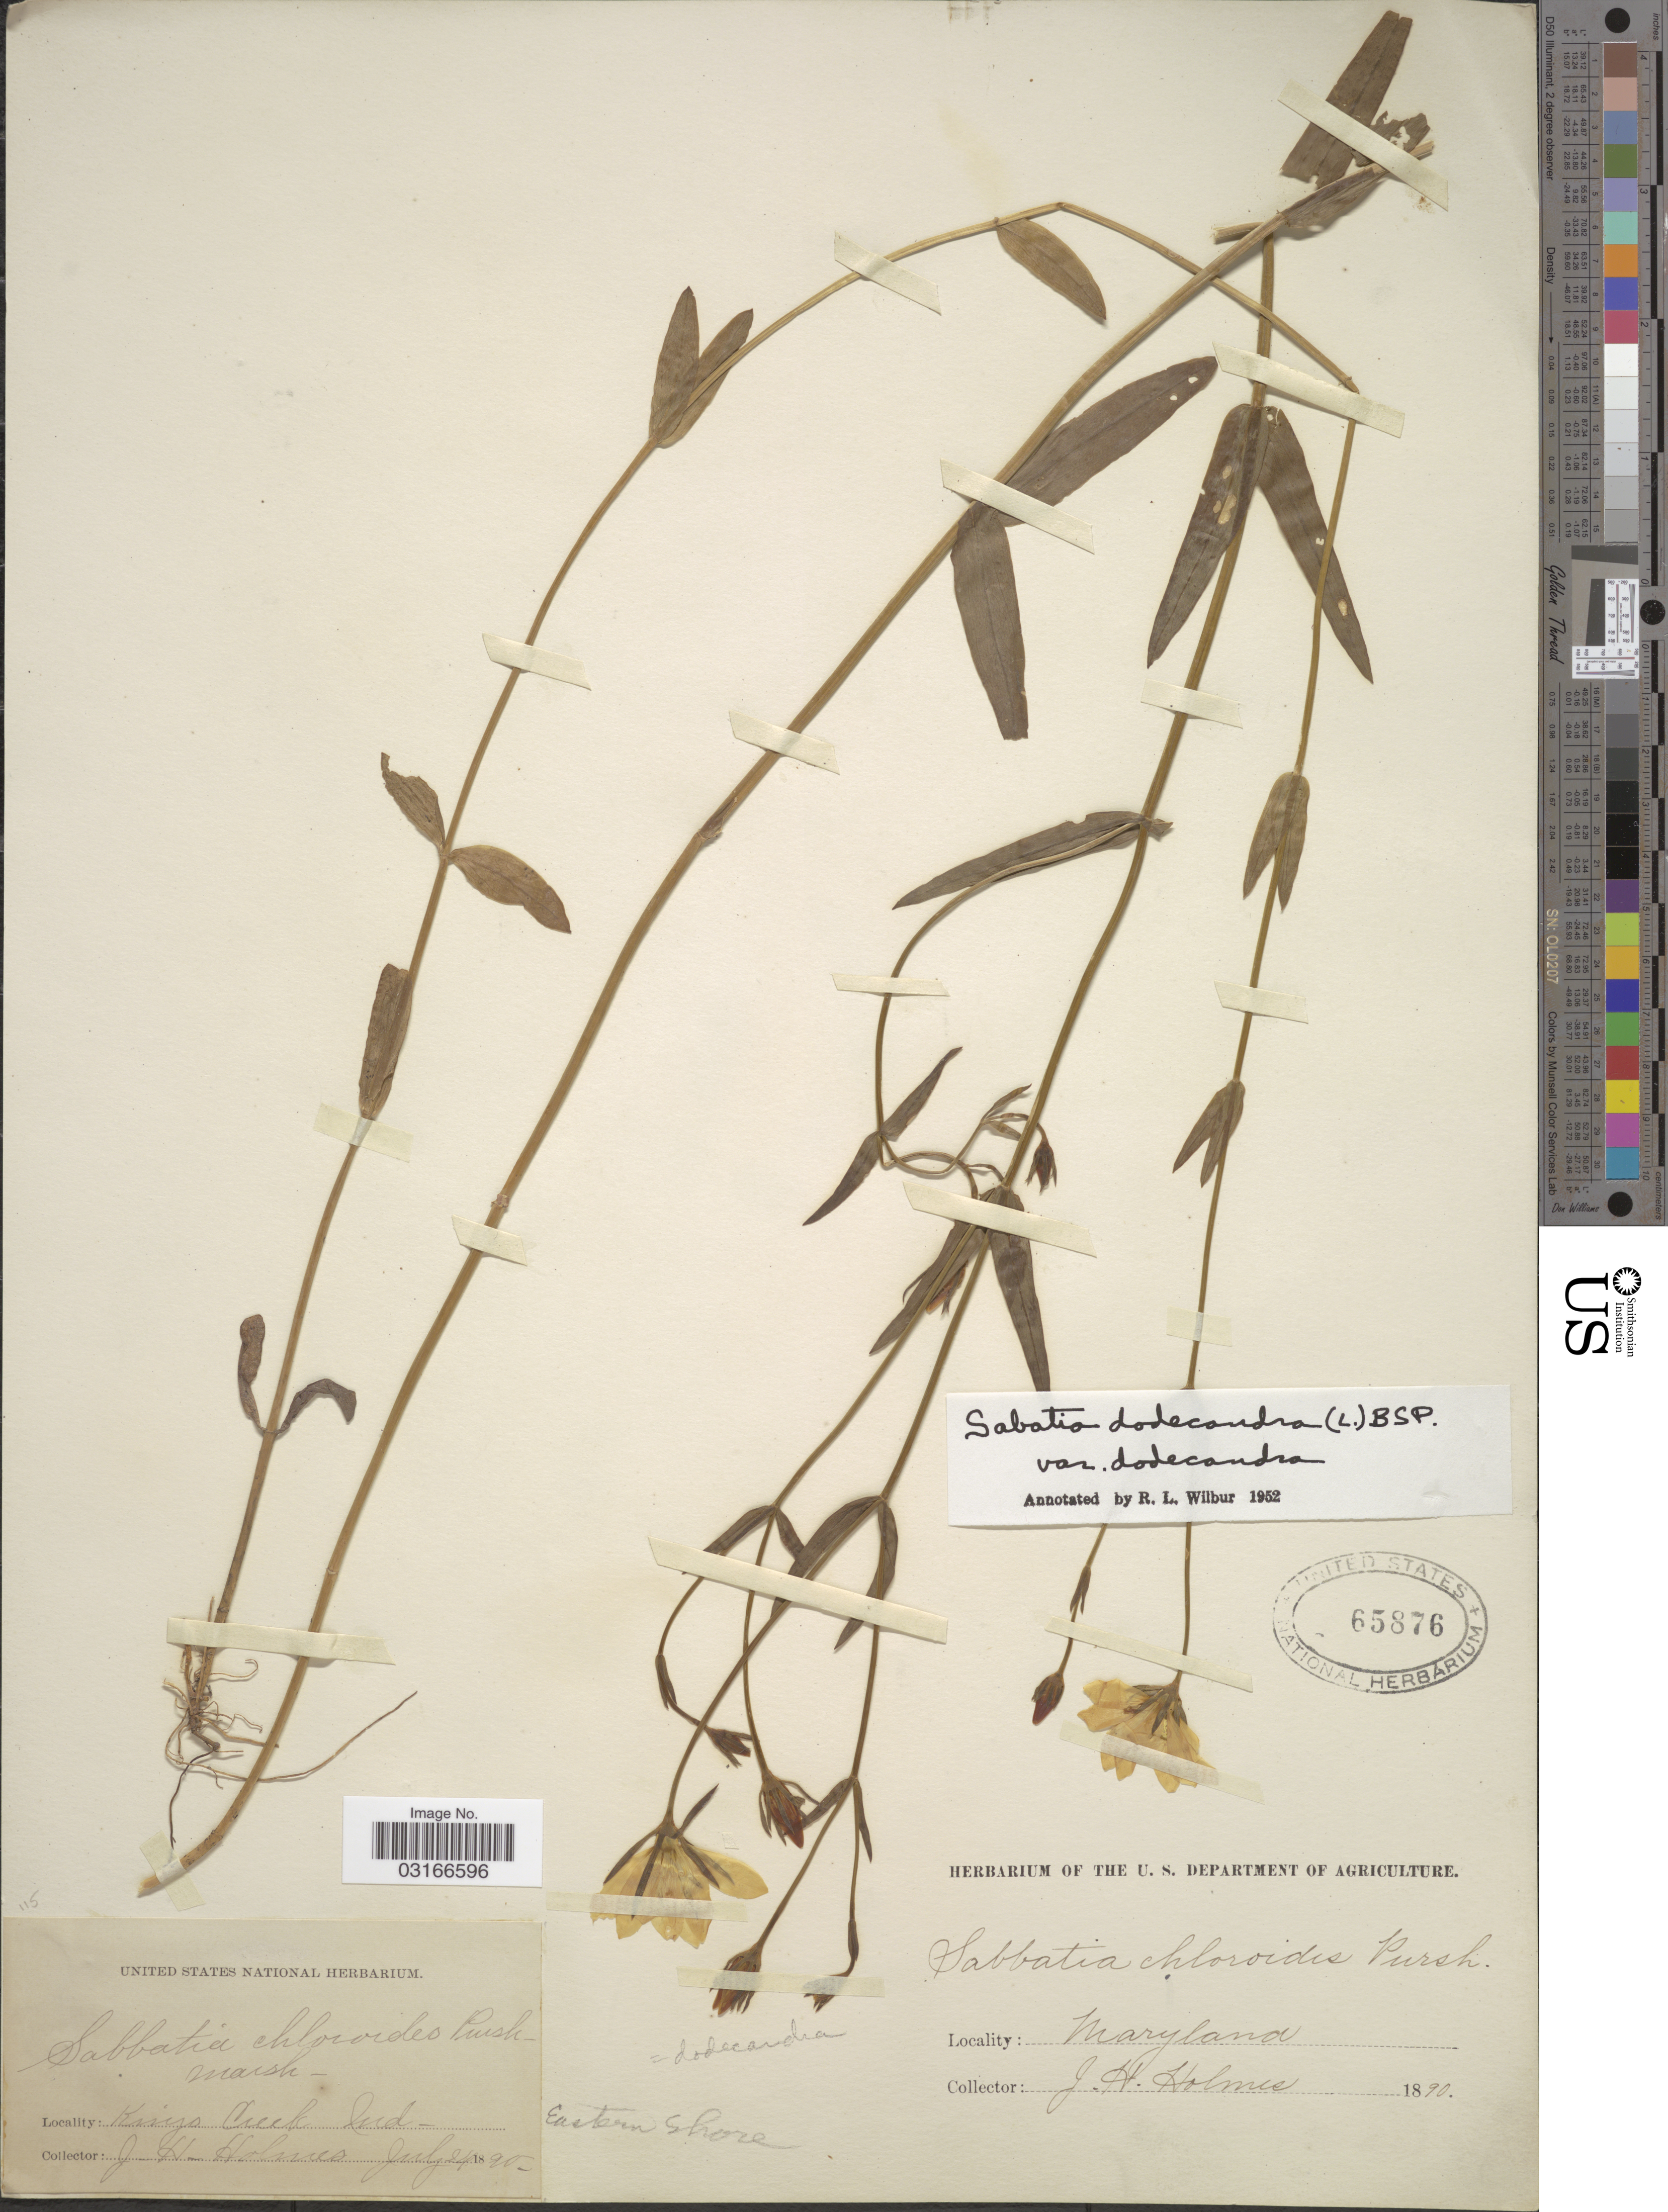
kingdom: Plantae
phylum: Tracheophyta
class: Magnoliopsida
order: Gentianales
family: Gentianaceae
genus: Sabatia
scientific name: Sabatia dodecandra var. dodecandra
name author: (L.) Britton et al.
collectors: J. Holmes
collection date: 1890-07-24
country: United States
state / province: Maryland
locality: Kings Creek, Eastern shore.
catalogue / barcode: US 65876